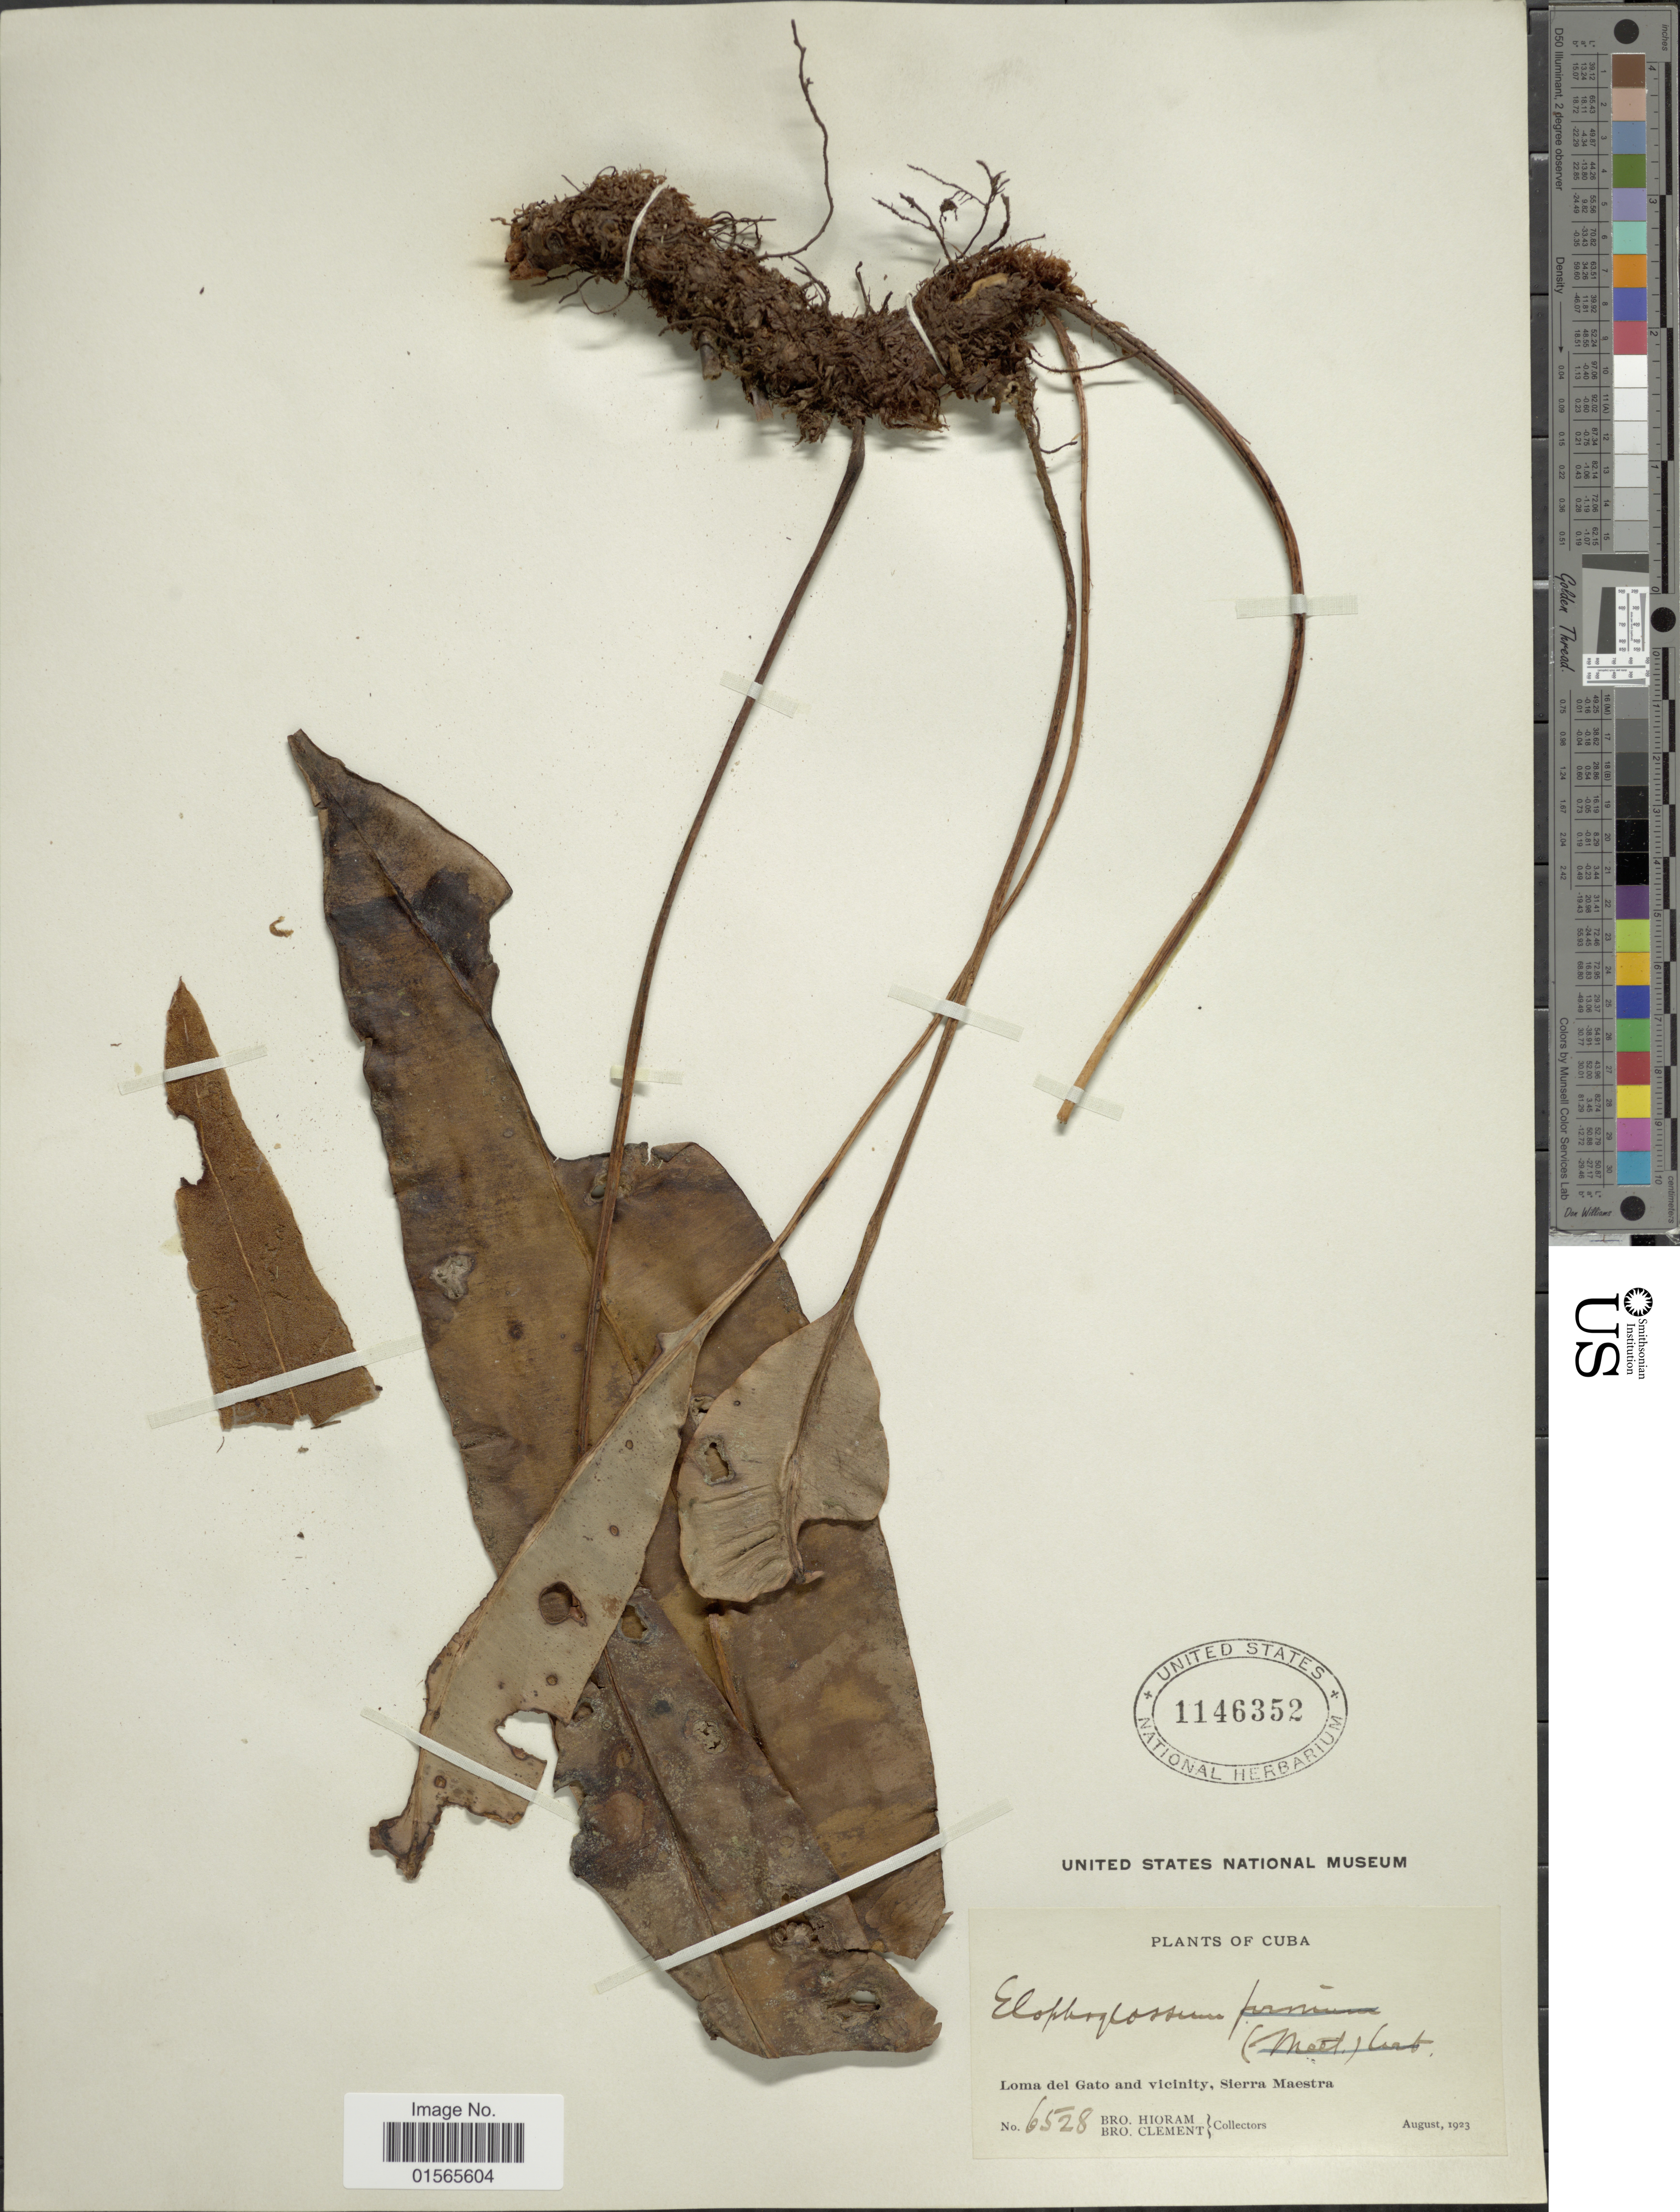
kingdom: Plantae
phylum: Tracheophyta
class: Polypodiopsida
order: Polypodiales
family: Dryopteridaceae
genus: Elaphoglossum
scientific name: Elaphoglossum latifolium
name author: (Sw.) J. Sm.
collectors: Bro. Hioram & B. Clement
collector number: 6528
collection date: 1923-08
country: Cuba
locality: Loma del Gato and vicinity, Sierra Maestra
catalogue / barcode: US 1146352